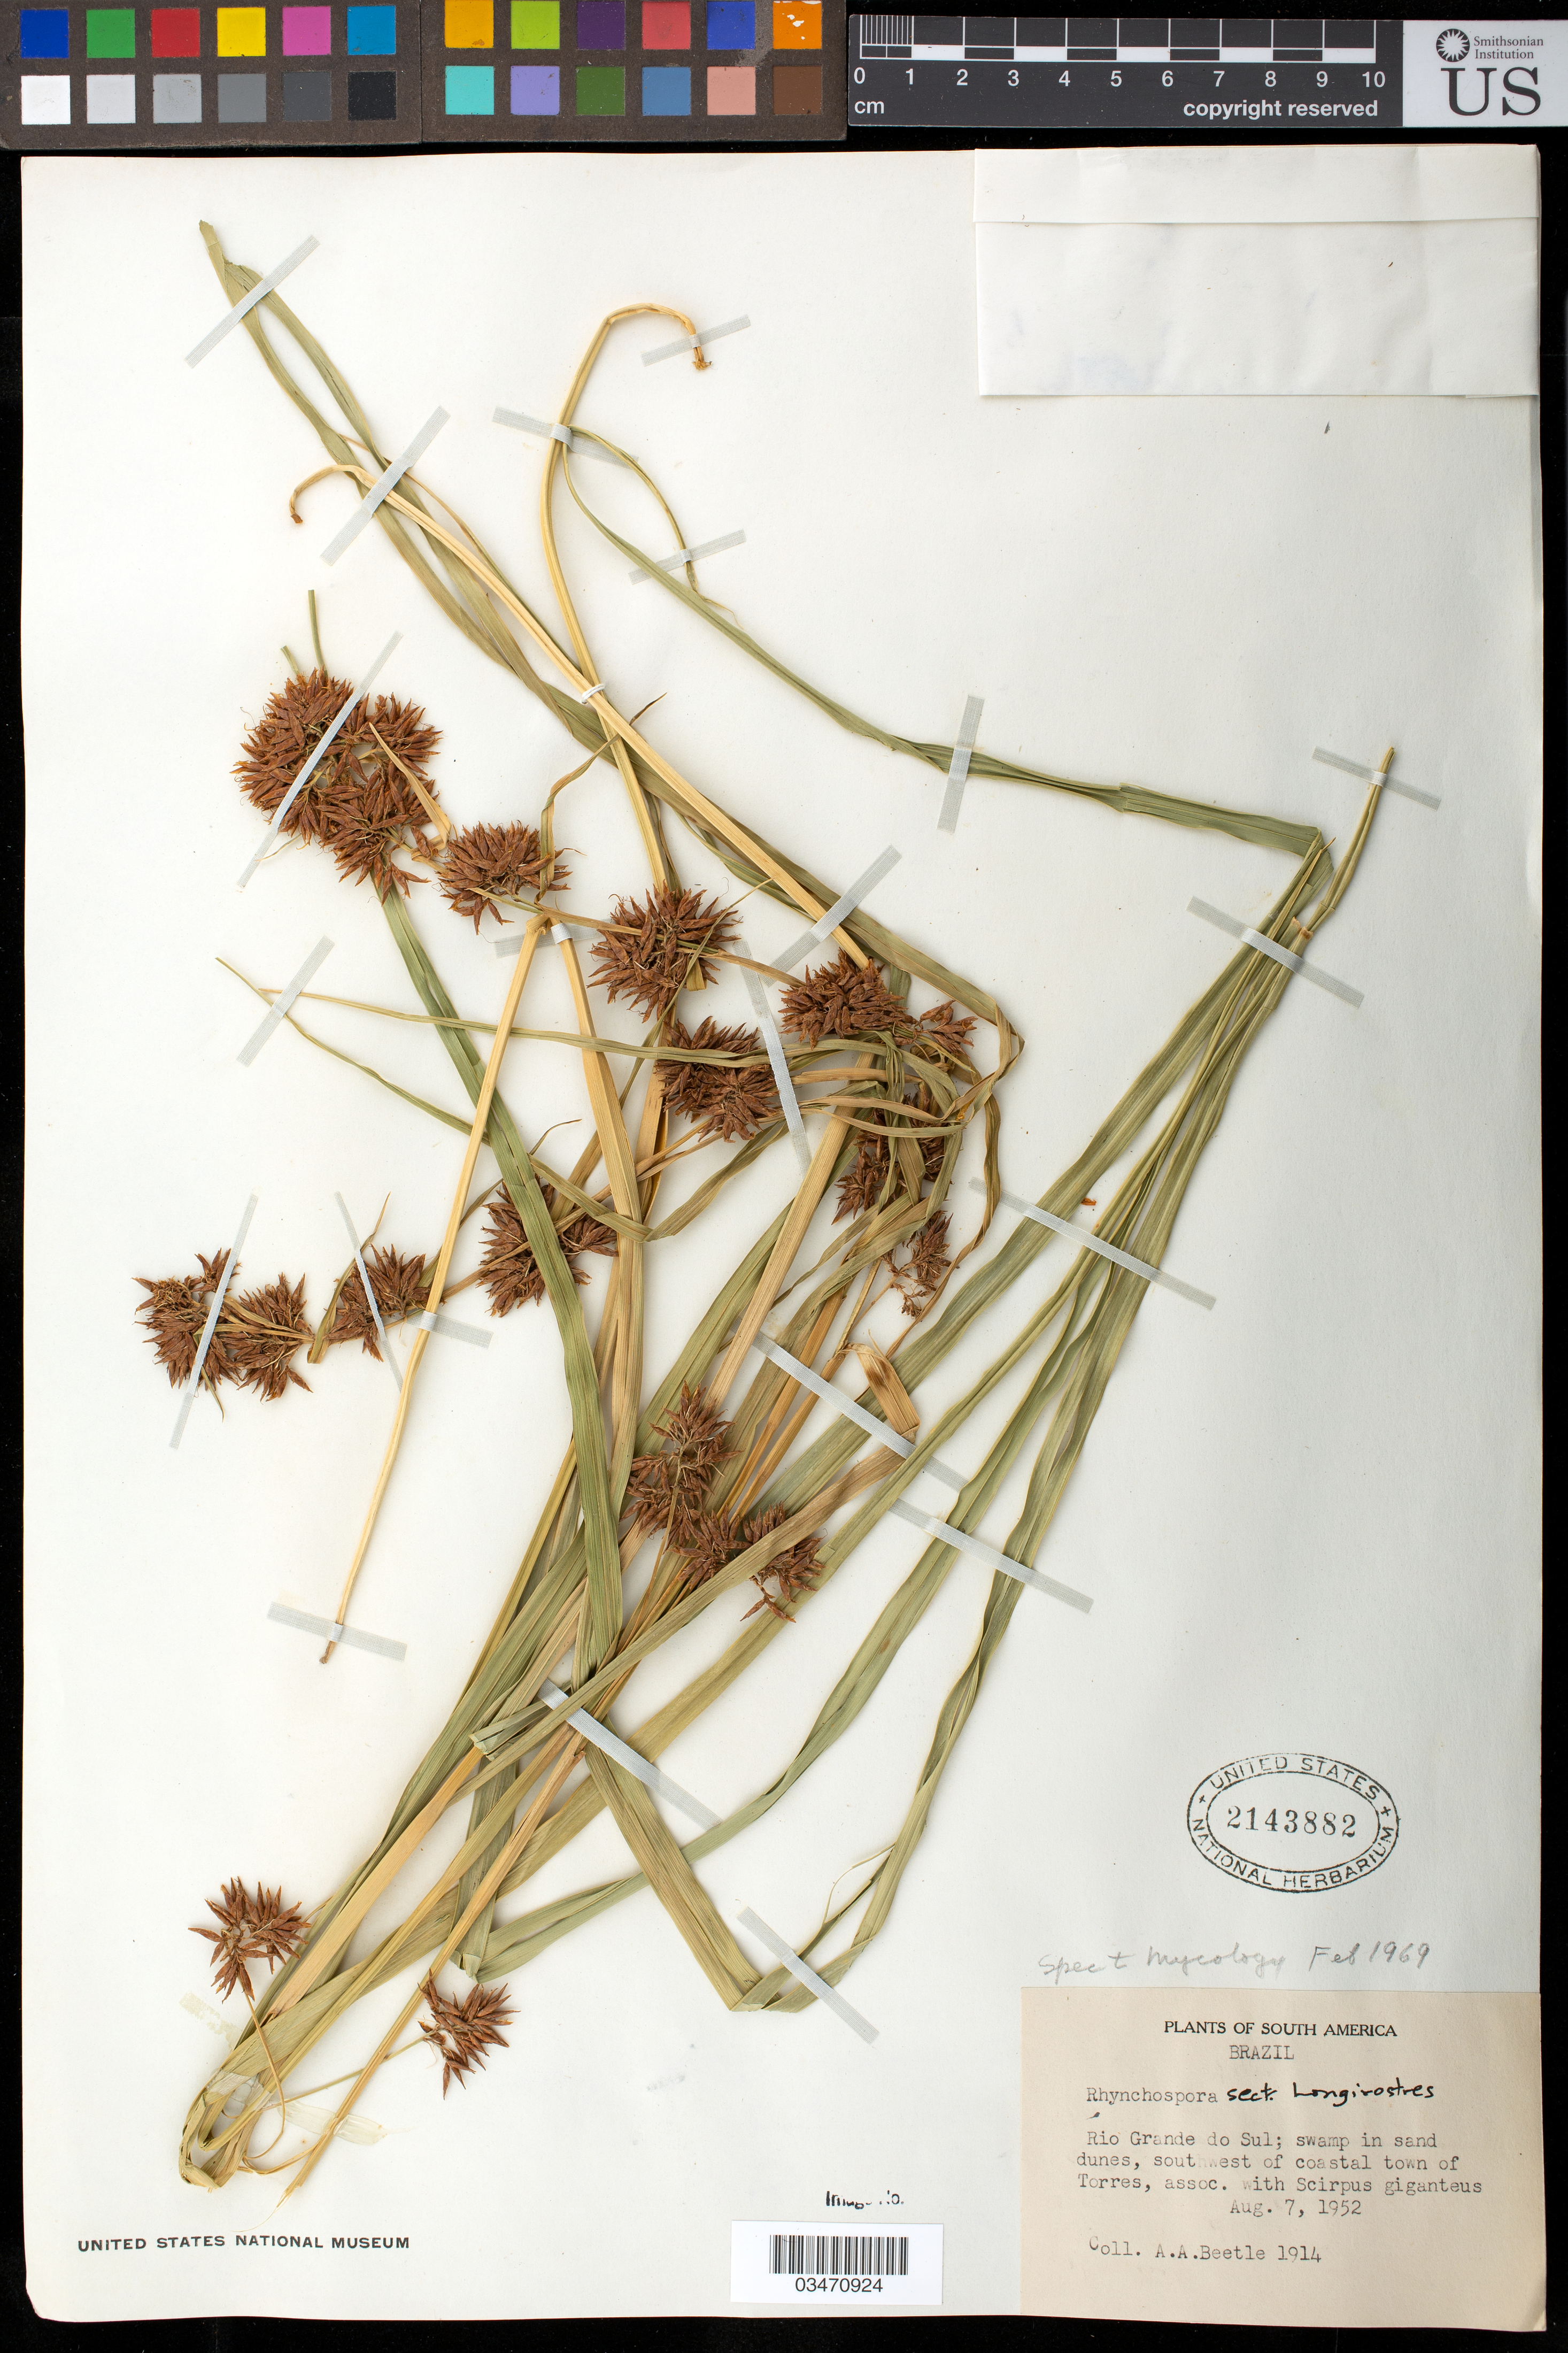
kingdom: Plantae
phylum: Tracheophyta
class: Liliopsida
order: Poales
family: Cyperaceae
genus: Rhynchospora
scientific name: Rhynchospora sp.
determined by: Strong, Mark T., (BOT), Smithsonian Institution - National Museum of Natural History (UNITED STATES)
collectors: A. A. Beetle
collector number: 1914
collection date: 1952-08-07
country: Brazil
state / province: Rio Grande do Sul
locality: South America, at coastal town of Torres; in sand dunes s.w. of town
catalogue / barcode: US 2143882